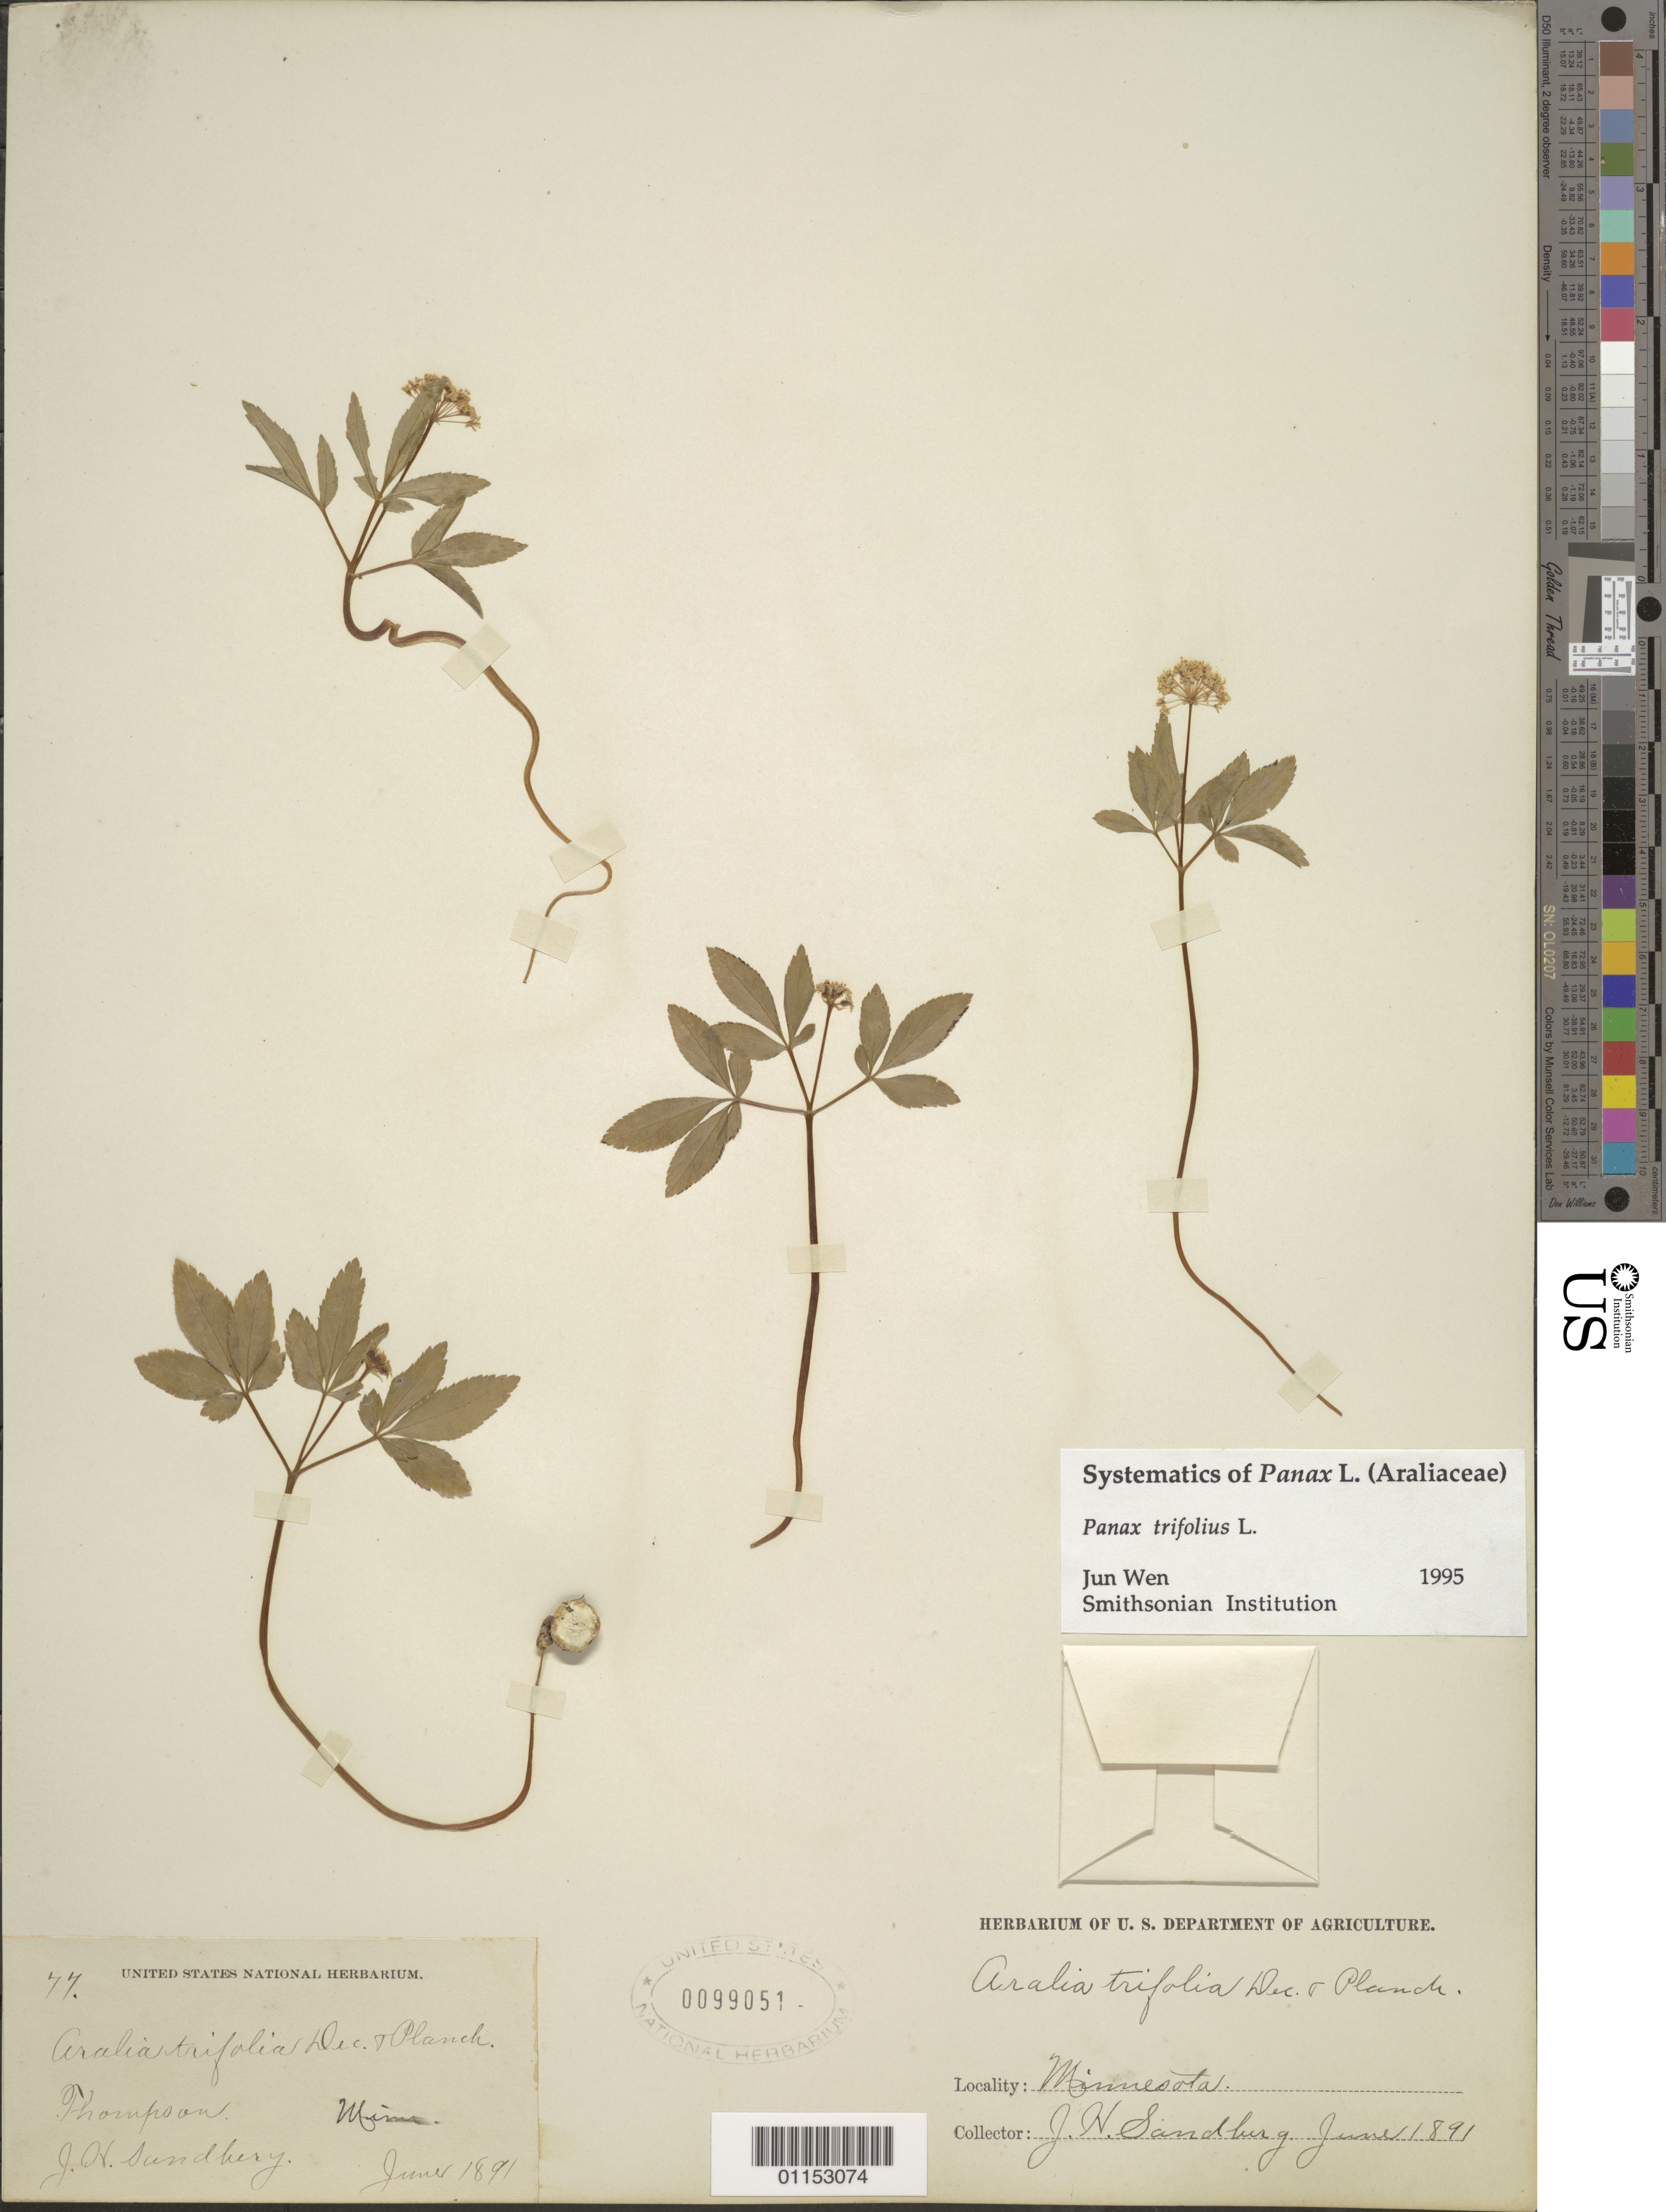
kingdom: Plantae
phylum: Tracheophyta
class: Magnoliopsida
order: Apiales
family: Araliaceae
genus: Panax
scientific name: Panax trifolius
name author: L.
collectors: J. H. Sandberg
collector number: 77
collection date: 1891-06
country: United States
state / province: Minnesota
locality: Thompson.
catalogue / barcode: US 99051